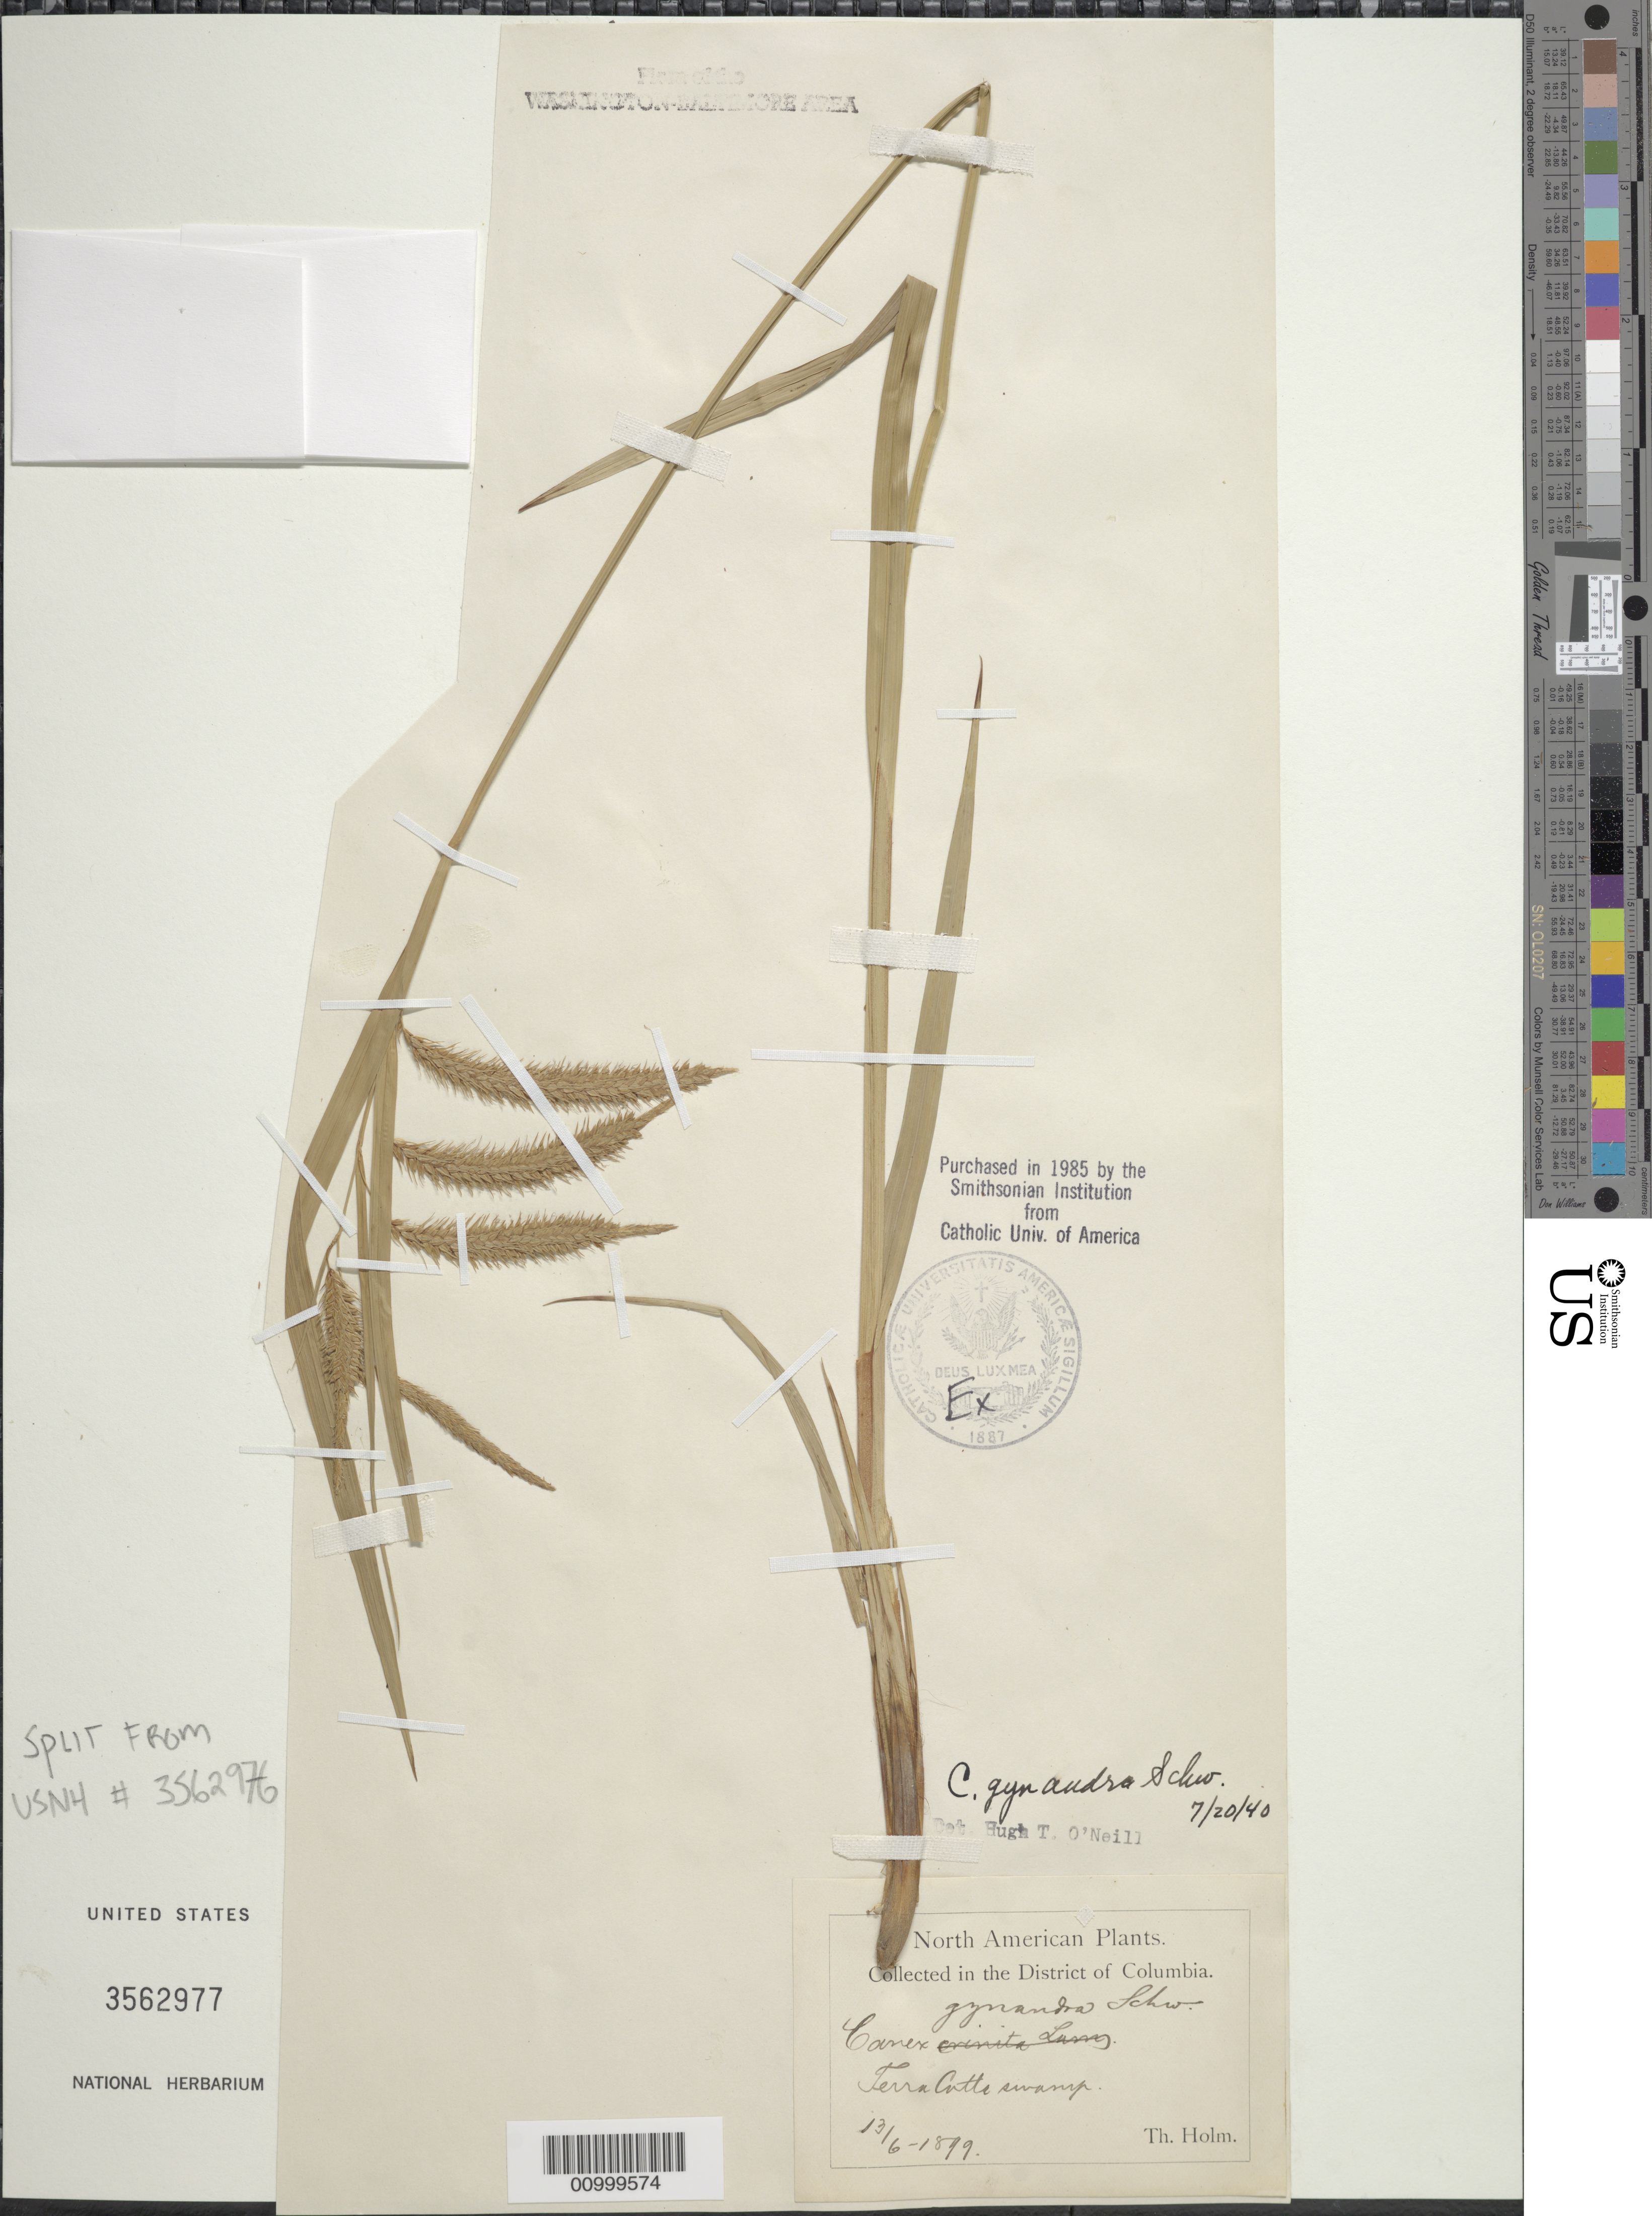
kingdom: Plantae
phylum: Tracheophyta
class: Liliopsida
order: Poales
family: Cyperaceae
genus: Carex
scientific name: Carex gynandra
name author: Schwein.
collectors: T. Holm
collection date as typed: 13/6 1899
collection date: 1899-06-13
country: United States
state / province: District of Columbia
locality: Terra Cotta Swamp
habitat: swamp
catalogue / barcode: US 3562977